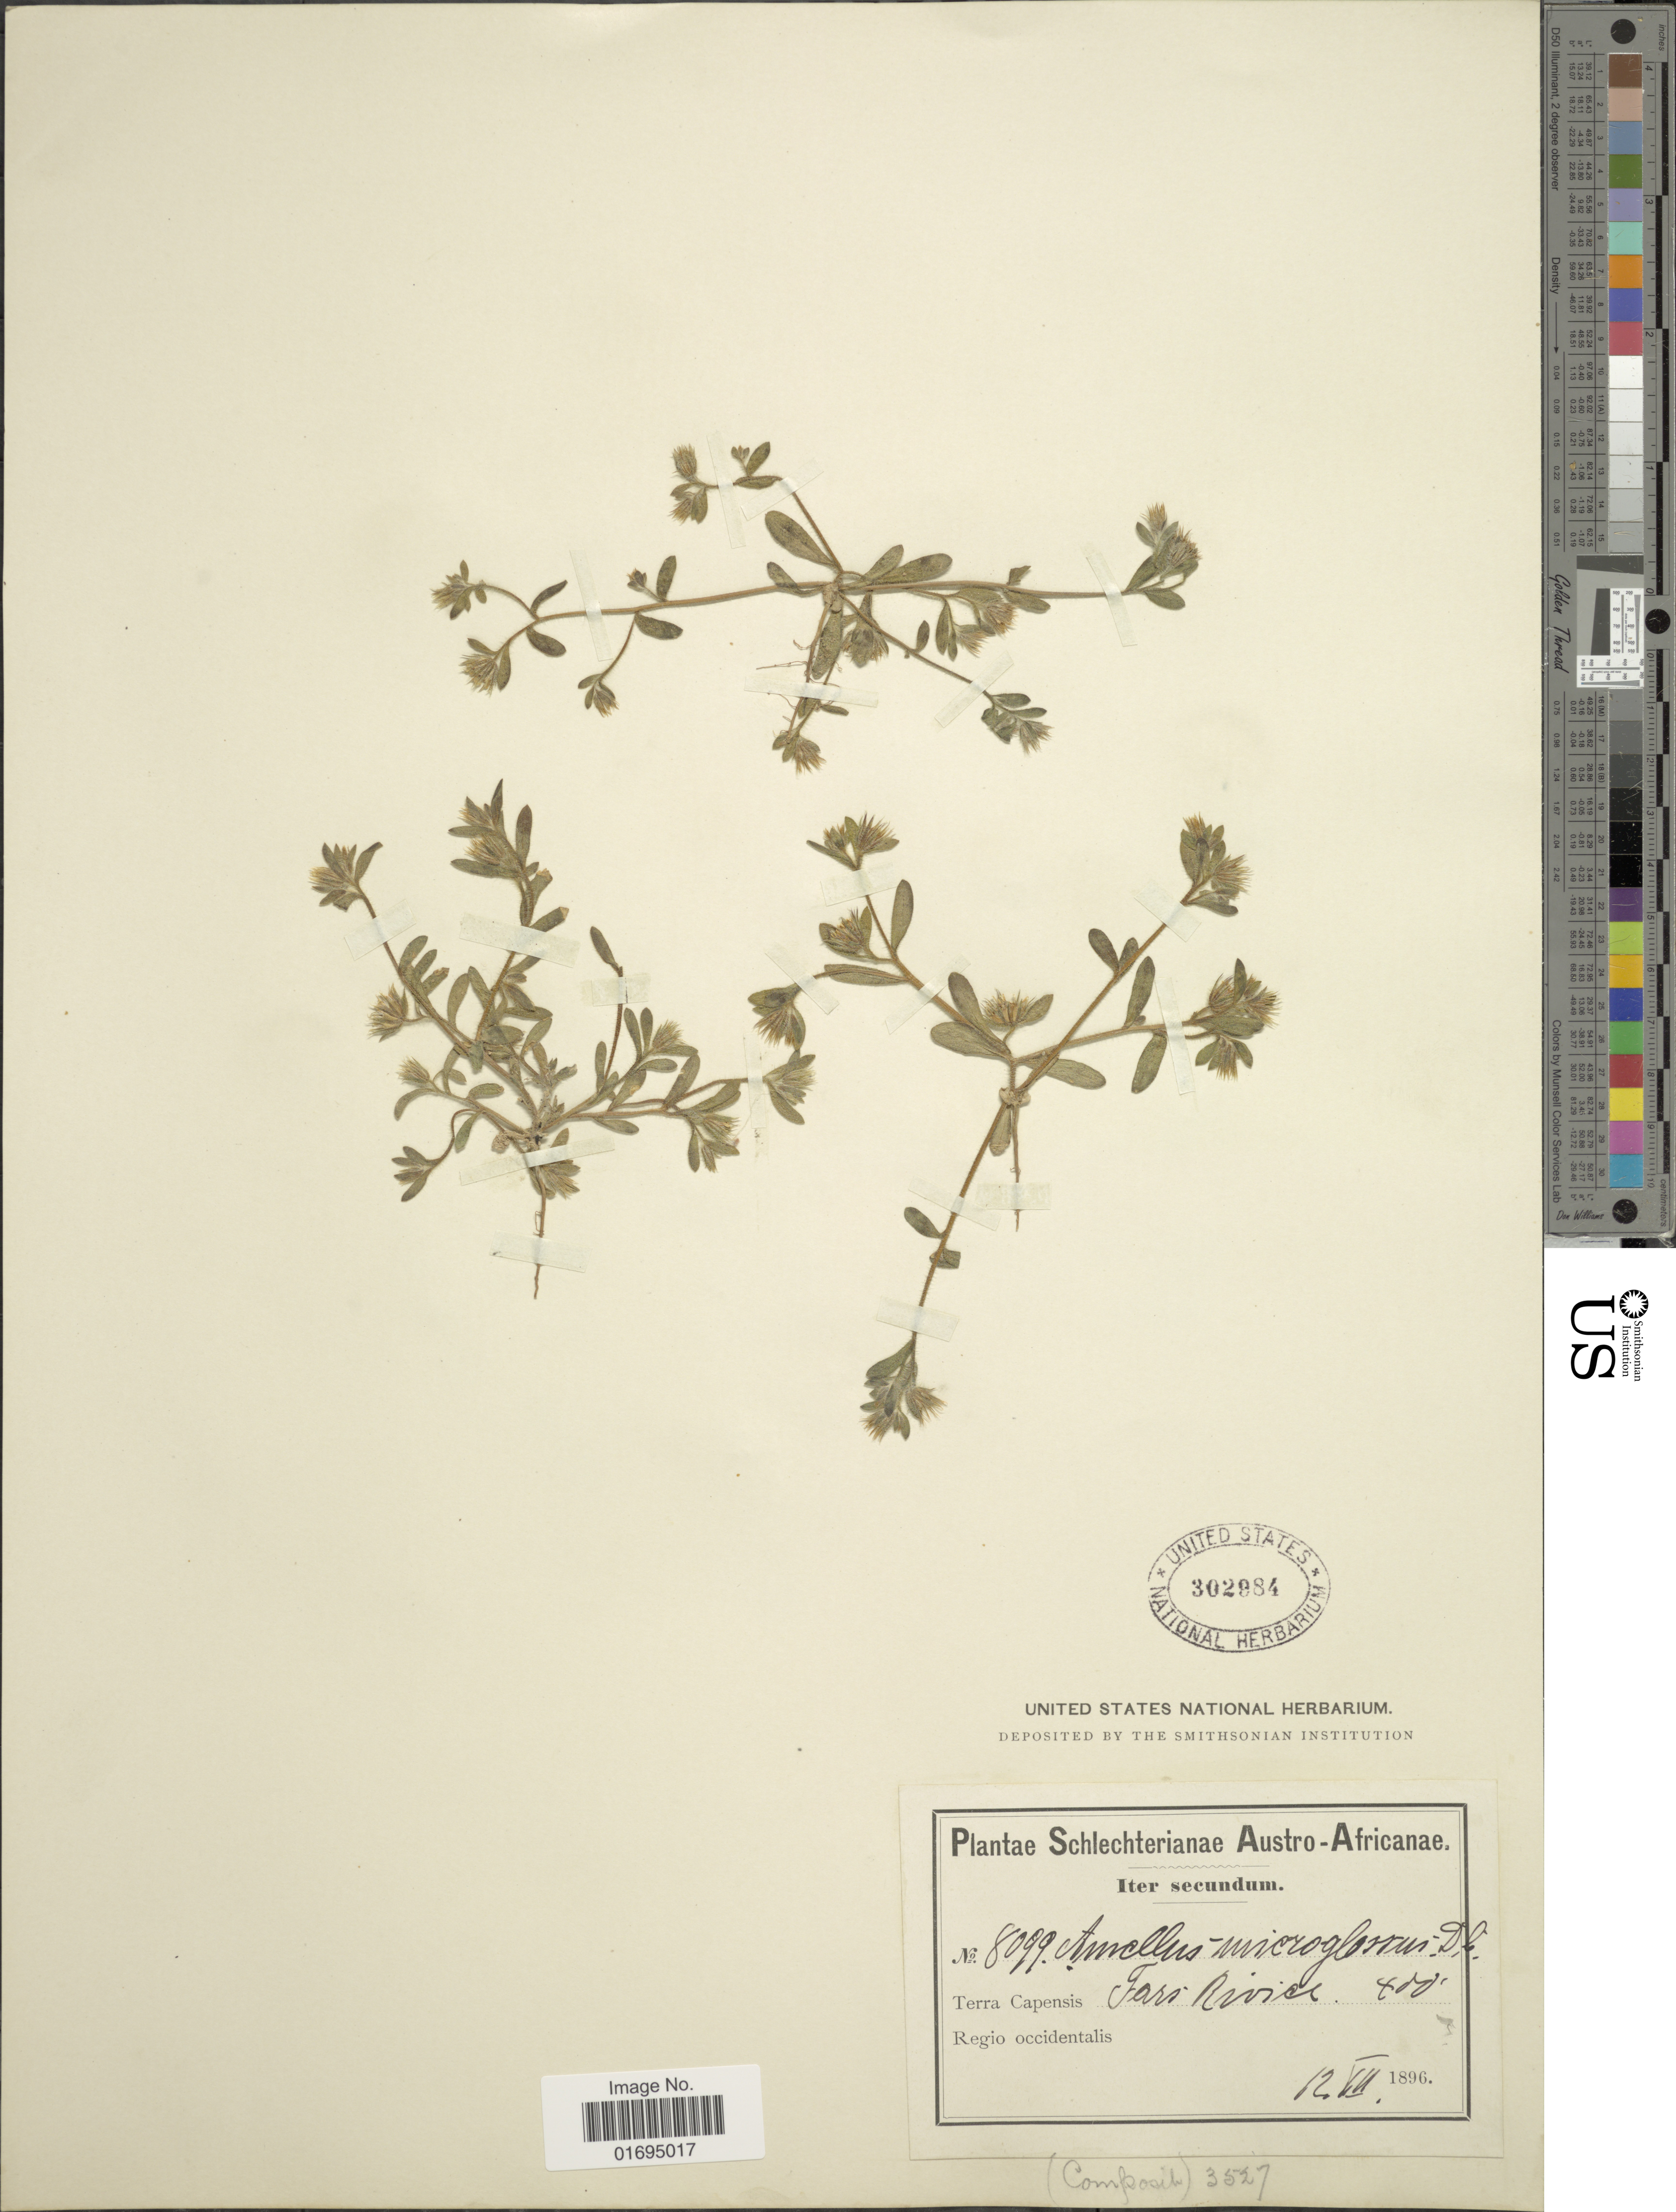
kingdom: Plantae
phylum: Tracheophyta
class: Magnoliopsida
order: Asterales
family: Asteraceae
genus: Amellus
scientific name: Amellus microglossus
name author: DC.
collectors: Schlechter, --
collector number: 8099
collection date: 1896-07-12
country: South Africa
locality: Austro-Africanae, Terra Capensis, Fari Reivilo, Regio occidentalis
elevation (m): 122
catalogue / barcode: US 302984